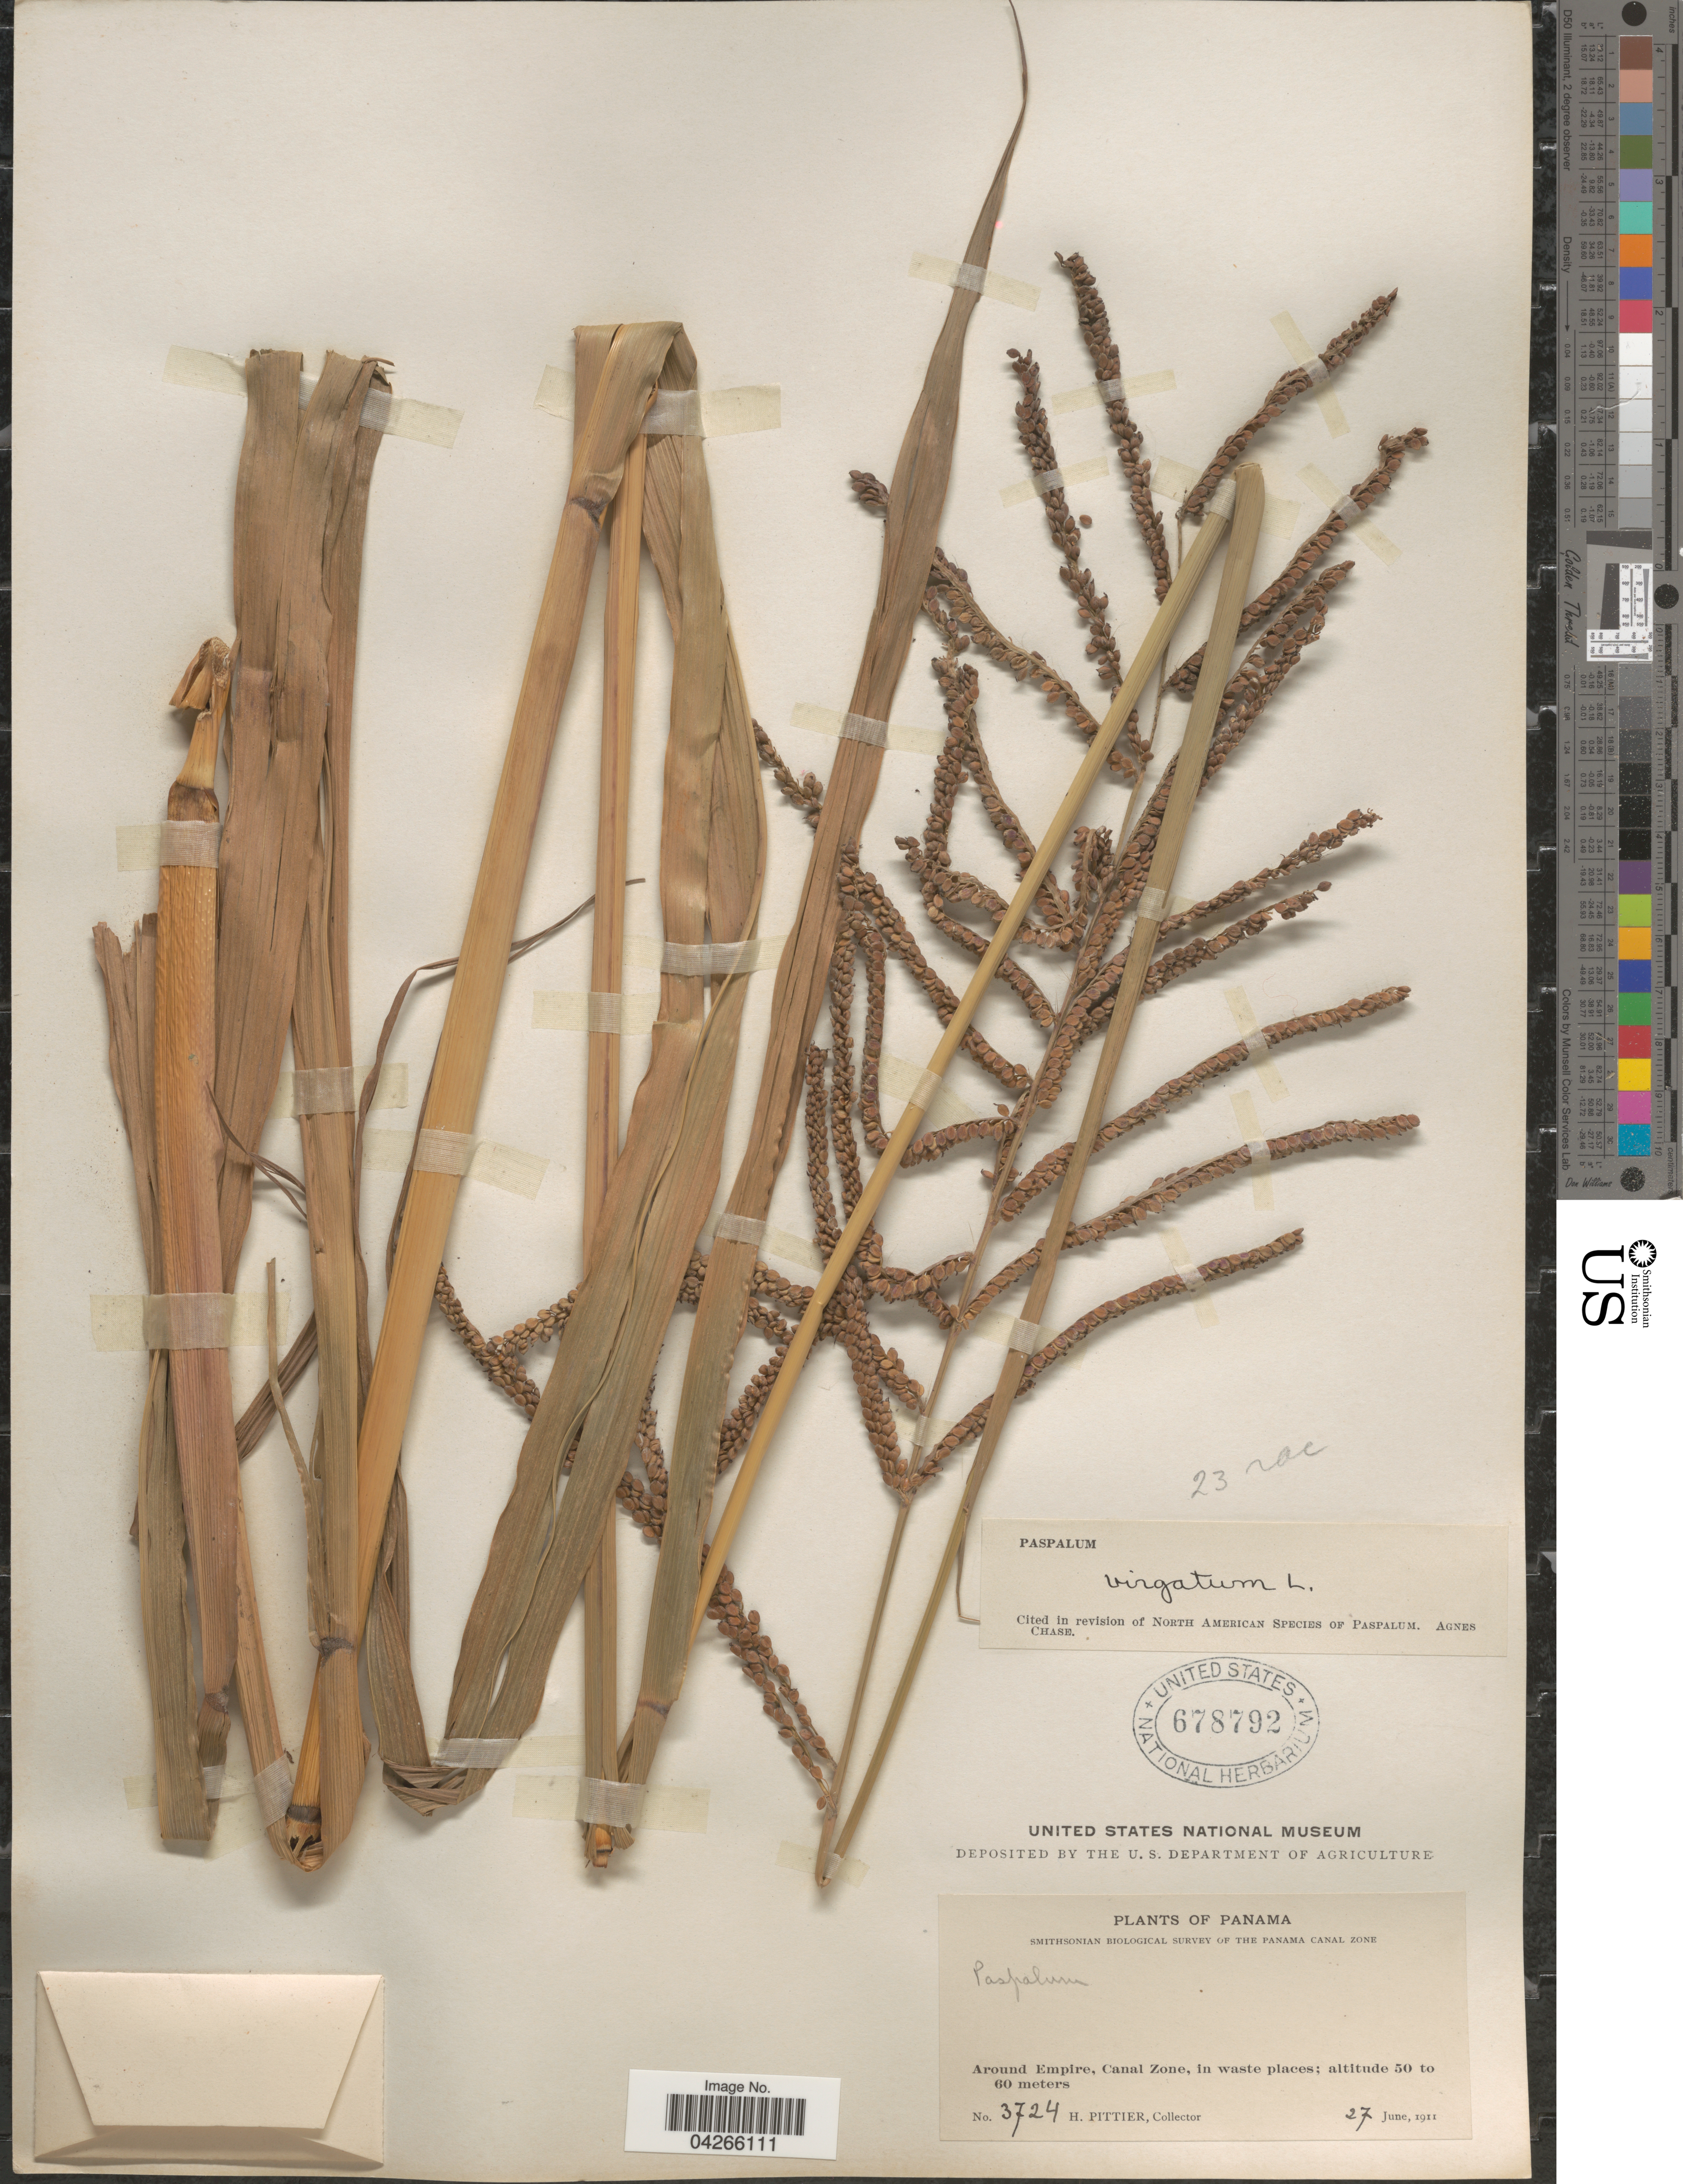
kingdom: Plantae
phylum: Tracheophyta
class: Liliopsida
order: Poales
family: Poaceae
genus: Paspalum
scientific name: Paspalum virgatum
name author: L.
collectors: H. F. Pittier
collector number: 3724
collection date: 1911-06-27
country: Panama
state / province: Colón / Panamá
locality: Smithsonian Biological Survey of the Panama Canal Zone. Around Empire, Canal Zone.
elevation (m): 50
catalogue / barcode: US 678792